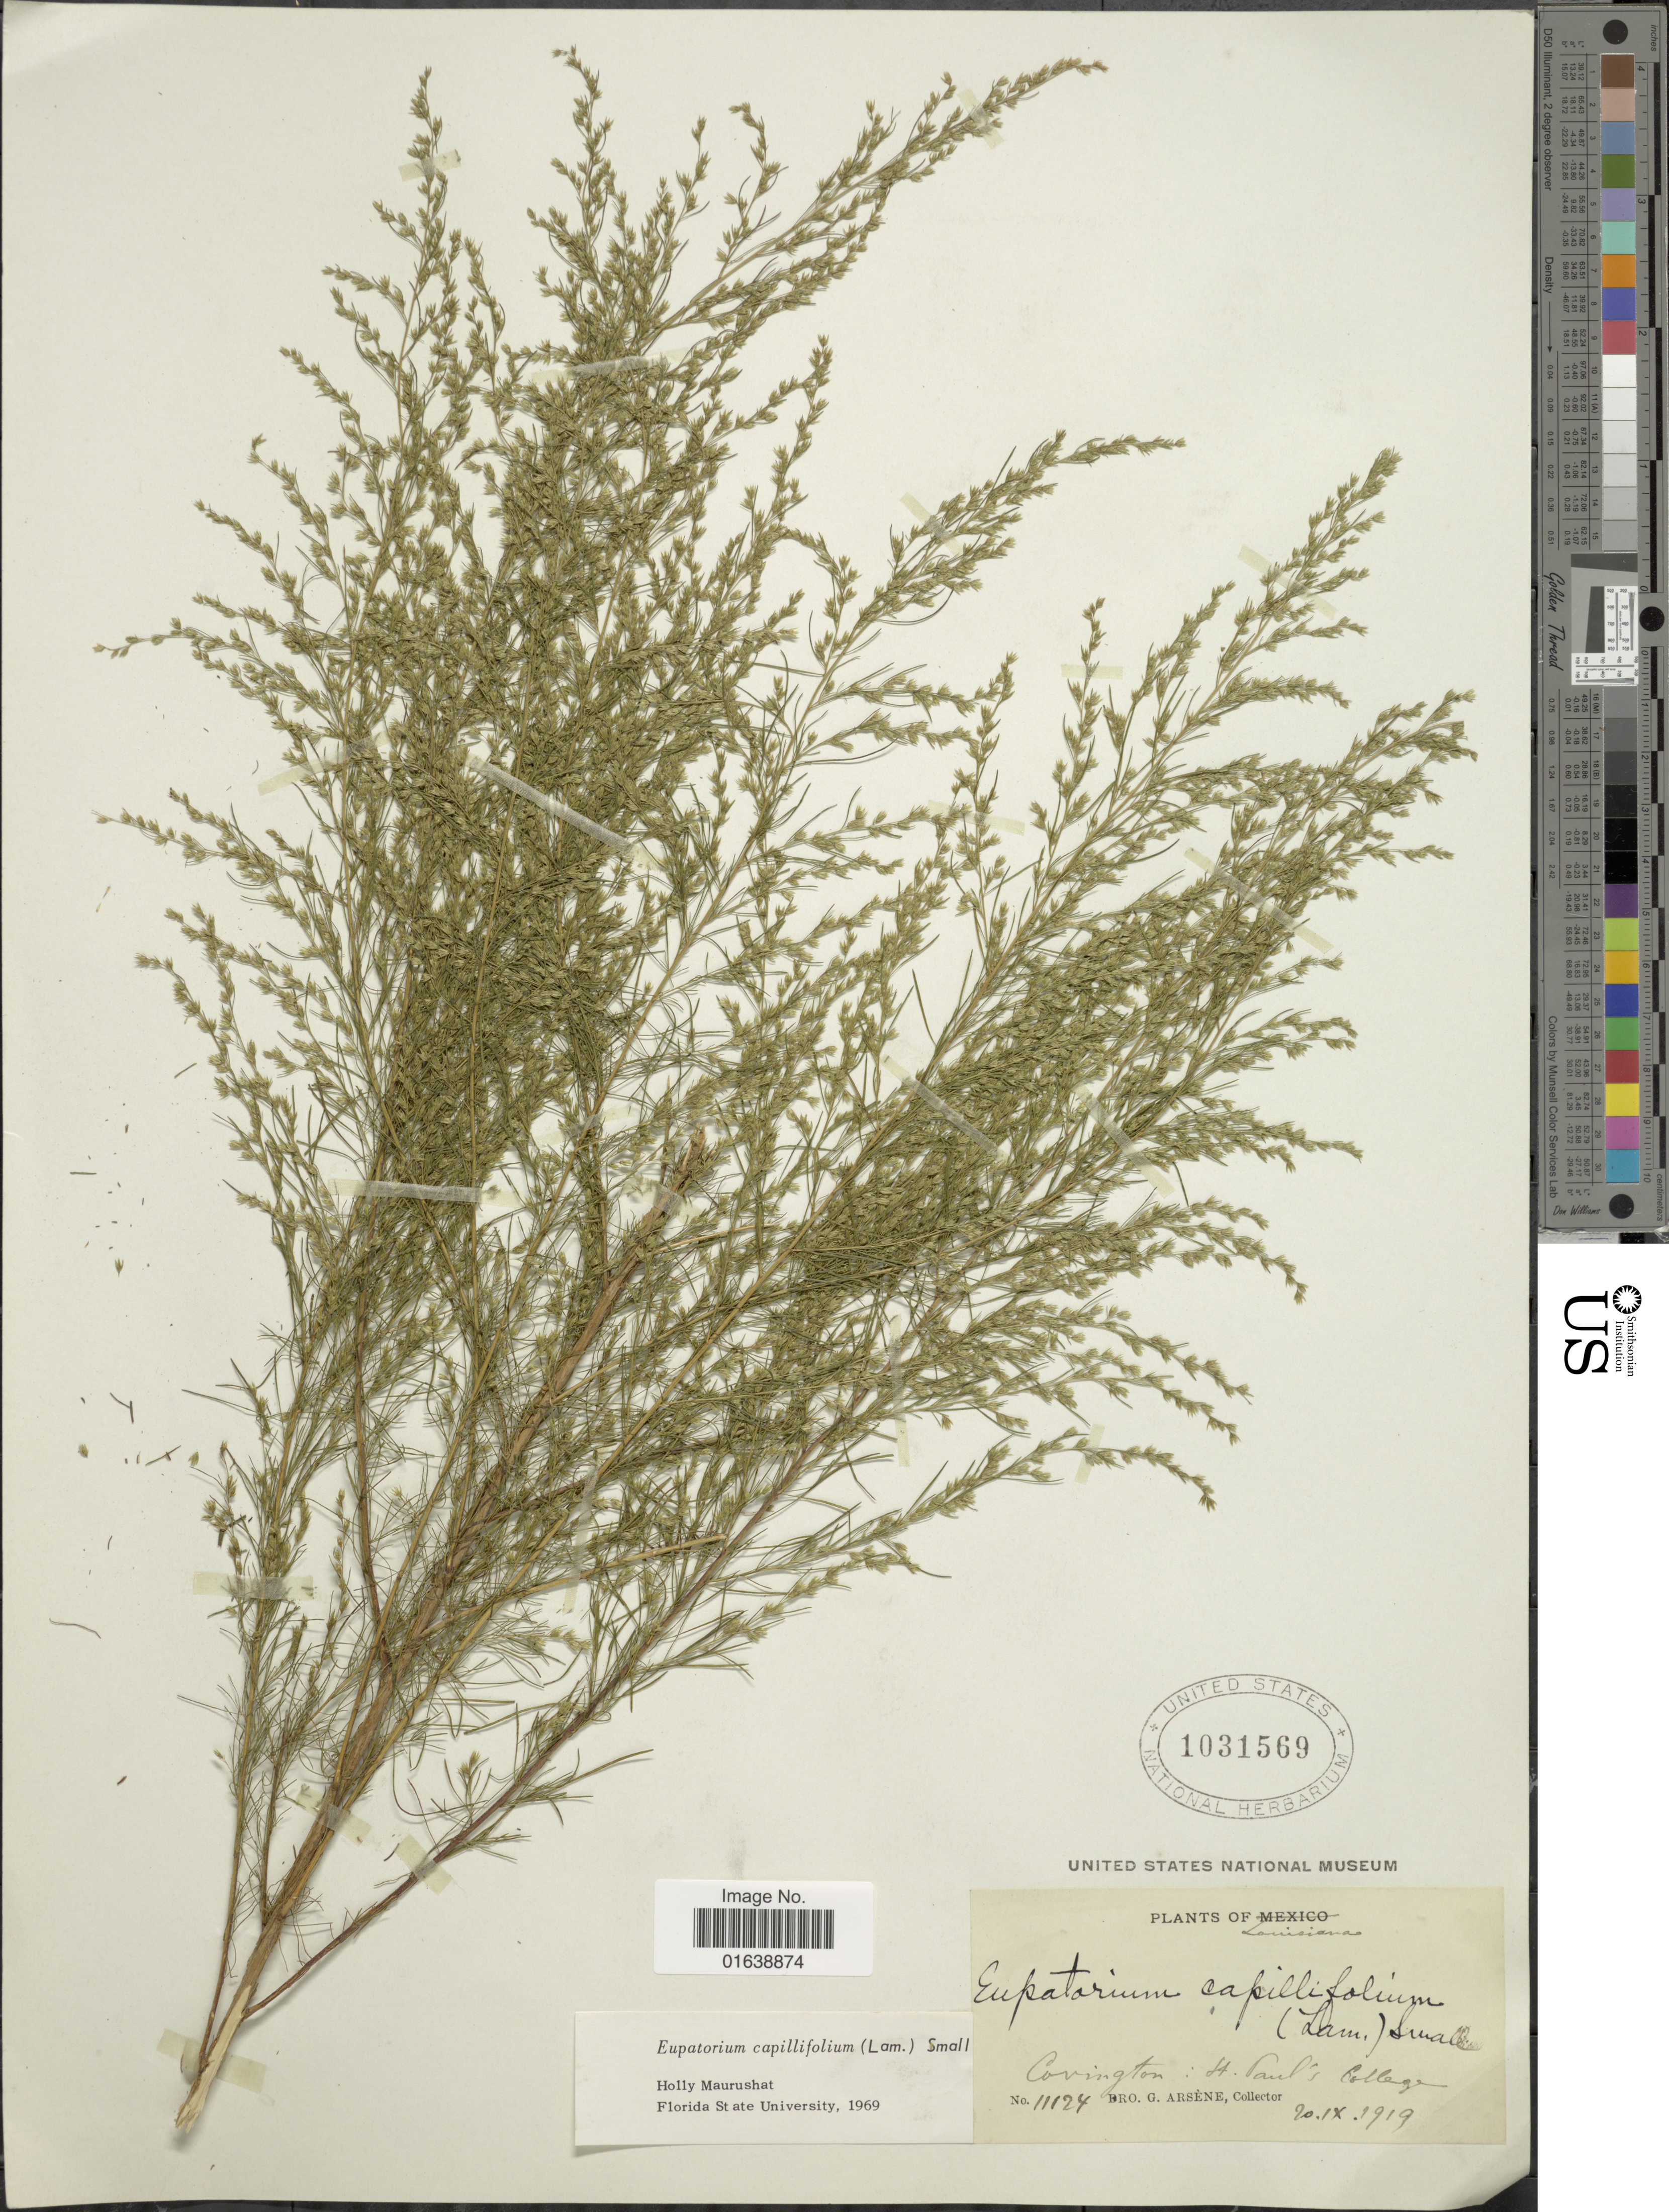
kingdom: Plantae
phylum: Tracheophyta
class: Magnoliopsida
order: Asterales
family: Asteraceae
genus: Eupatorium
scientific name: Eupatorium capillifolium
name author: (Lam.) Small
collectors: Bro. G. Arsène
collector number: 11124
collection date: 1919-09-20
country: United States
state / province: Louisiana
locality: Louisiana. Covington: St. Paul's College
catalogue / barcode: US 1031569